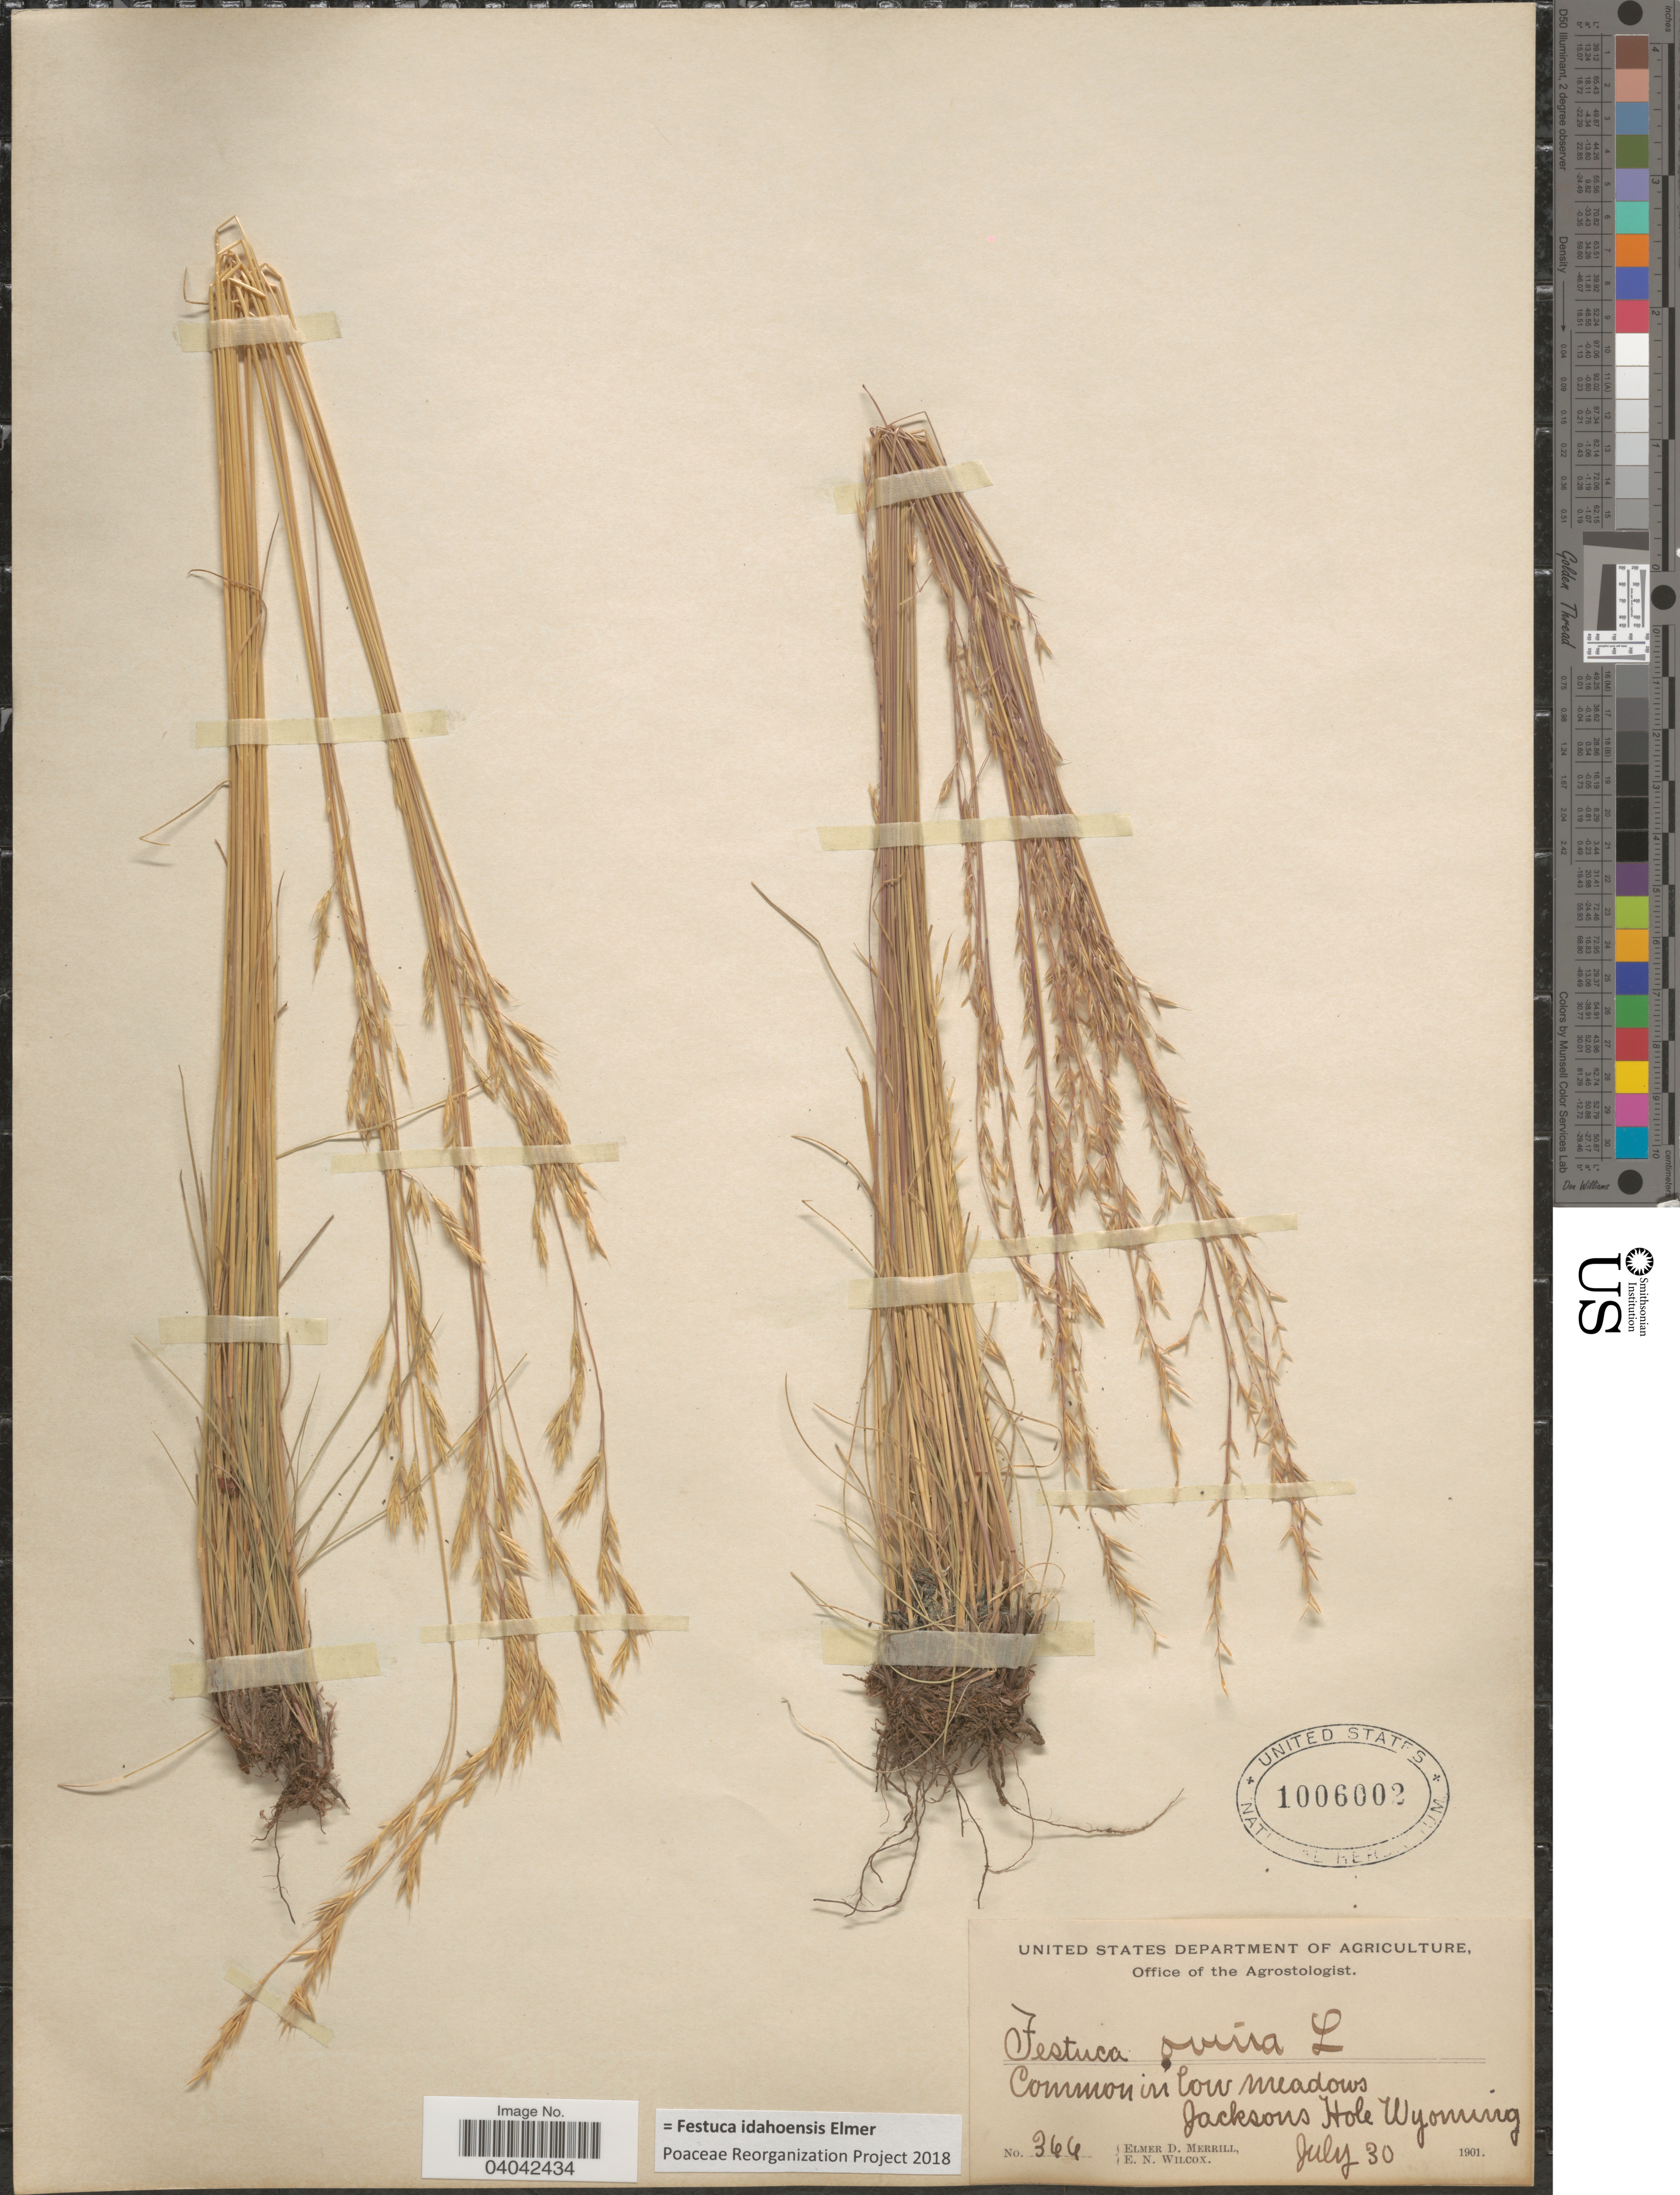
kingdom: Plantae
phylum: Tracheophyta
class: Liliopsida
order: Poales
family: Poaceae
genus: Festuca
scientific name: Festuca idahoensis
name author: Elmer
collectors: E. D. Merrill & E. Wilcox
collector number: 364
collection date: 1901-07-30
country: United States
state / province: Wyoming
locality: Common in low meadows. Jacksons Hole.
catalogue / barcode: US 1006002